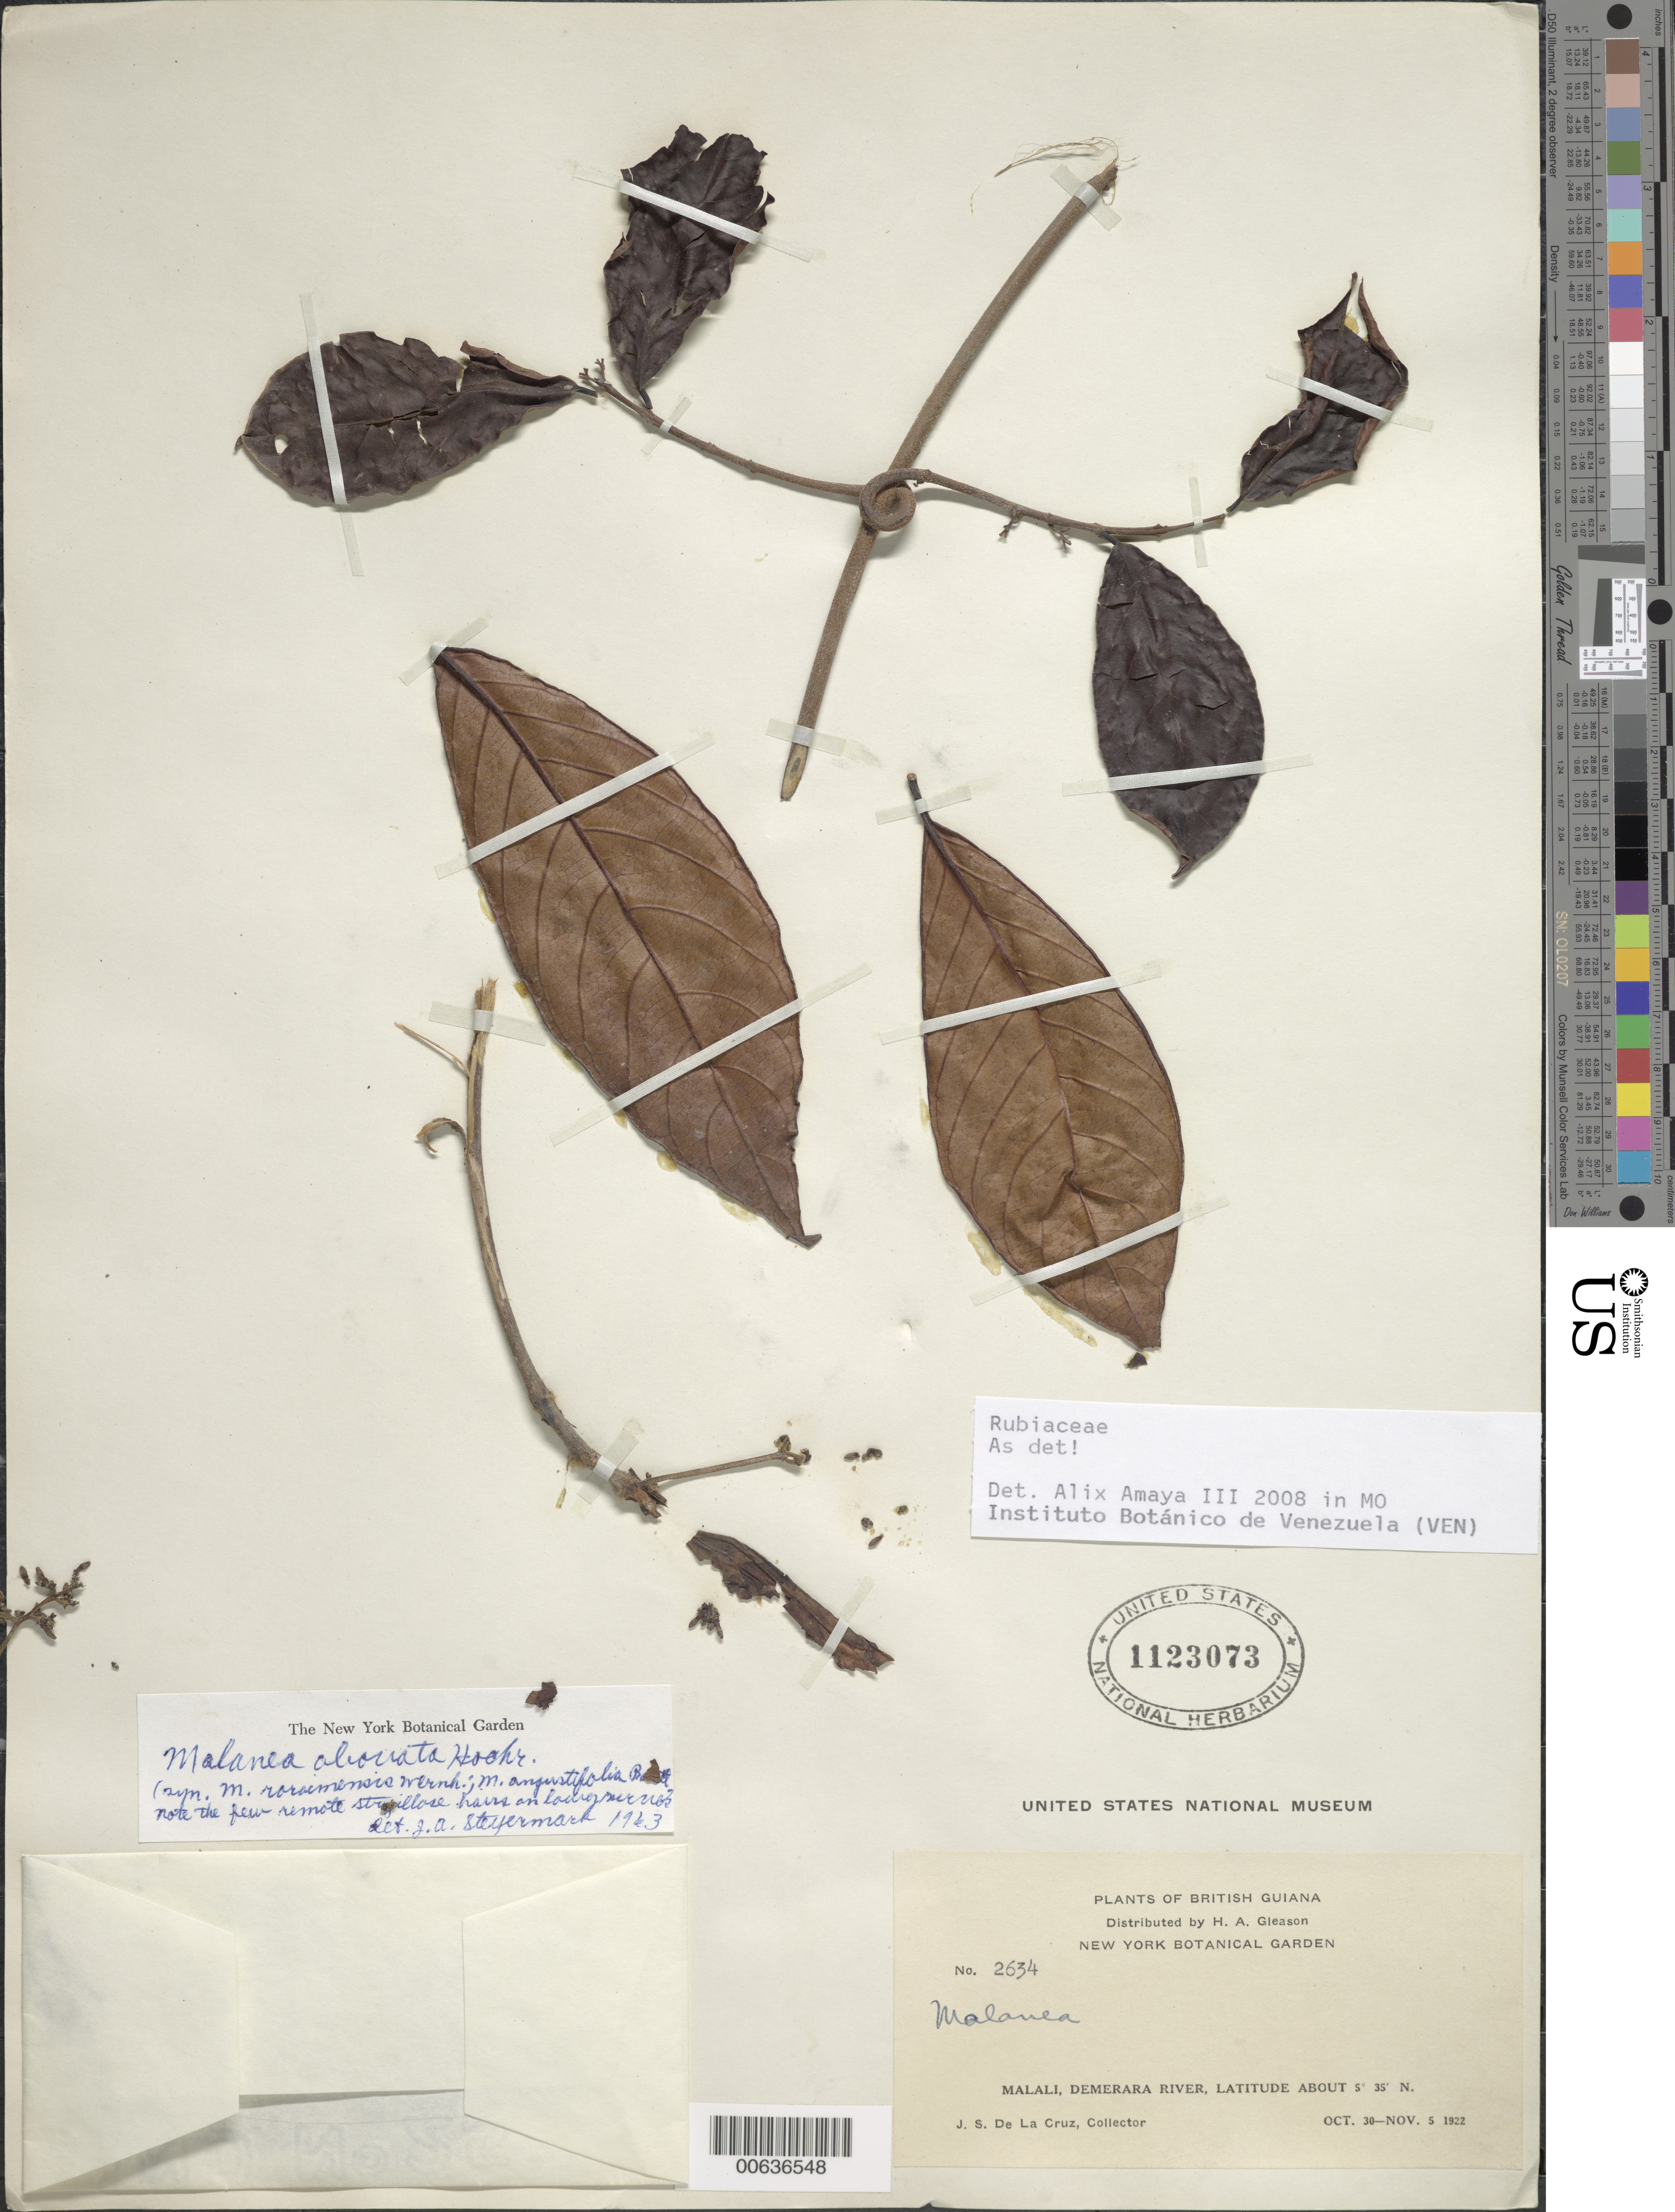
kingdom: Plantae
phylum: Tracheophyta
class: Magnoliopsida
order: Gentianales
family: Rubiaceae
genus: Malanea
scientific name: Malanea obovata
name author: Hochr.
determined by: Steyermark, Julian A., (VEN)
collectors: J. S. de la Cruz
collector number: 2634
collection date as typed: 30-Oct-22 to 5-Nov-22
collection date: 1922-10-30/1922-11-05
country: Guyana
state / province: U. Demerara-Berbice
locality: Malali, Demerara R.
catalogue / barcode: US 1123073